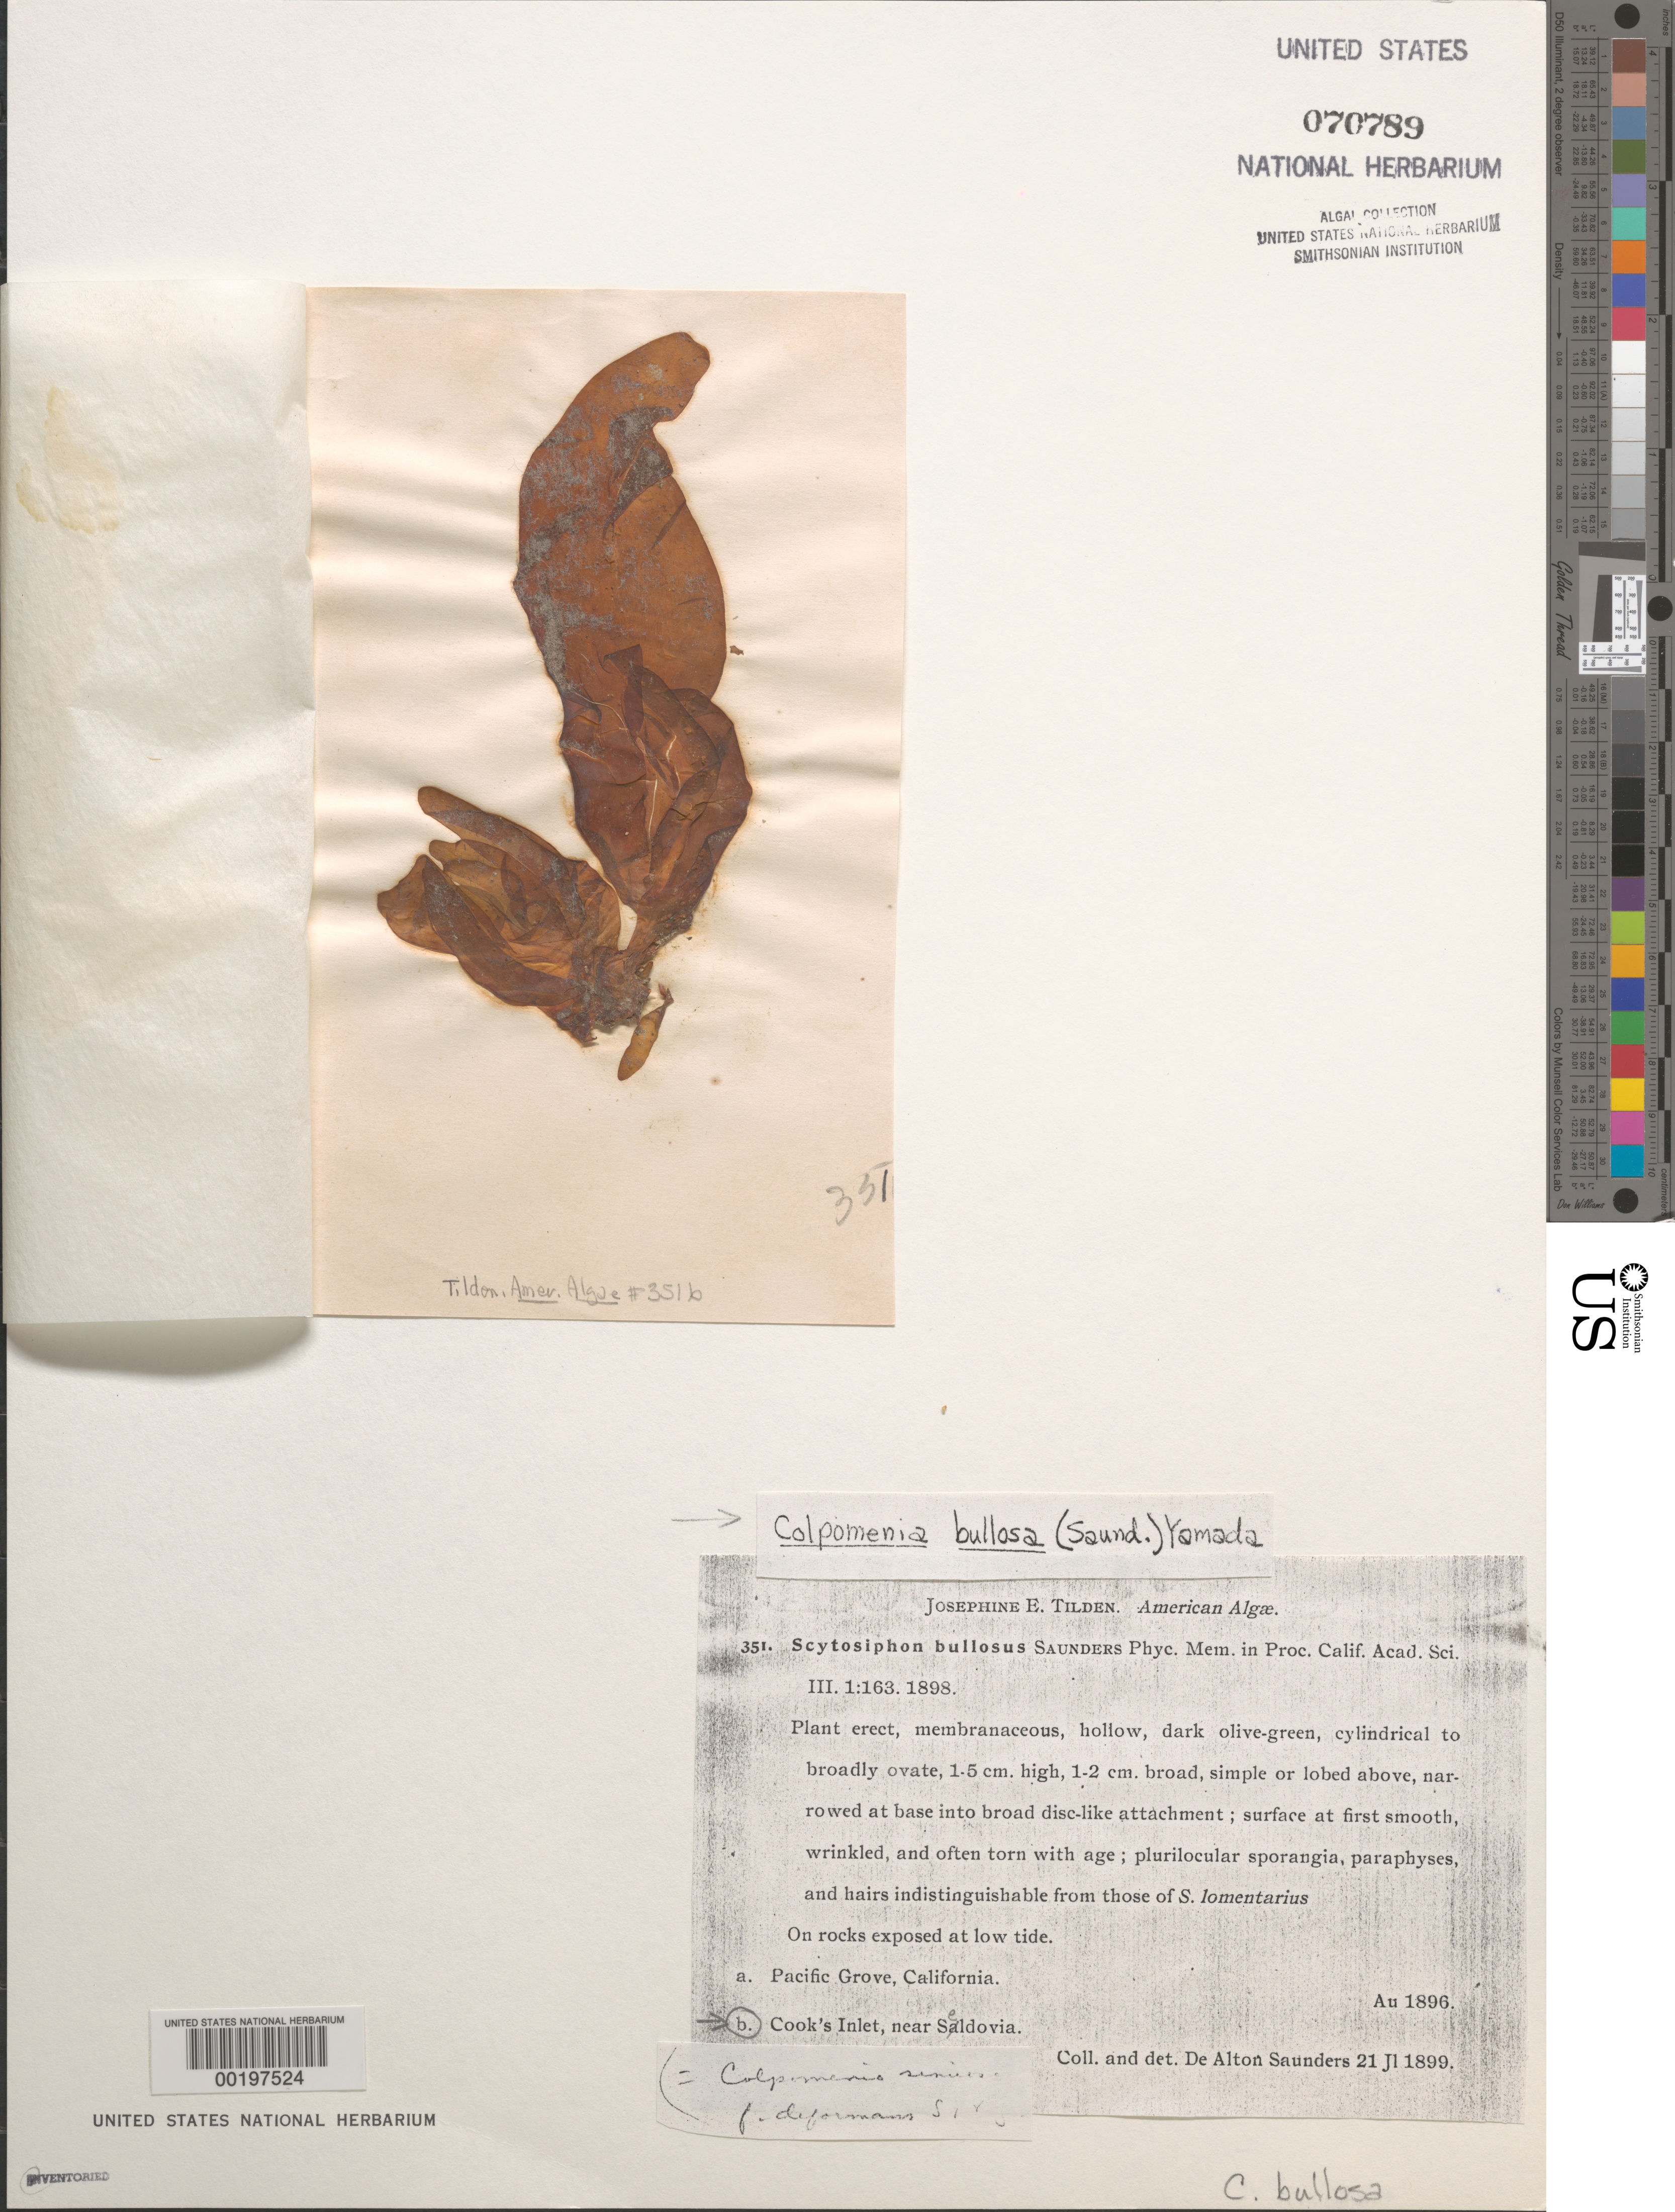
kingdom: Chromista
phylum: Ochrophyta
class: Phaeophyceae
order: Scytosiphonales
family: Scytosiphonaceae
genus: Dactylosiphon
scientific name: Dactylosiphon bullosus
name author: (D.A. Saunders) Santiañez et al.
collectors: D. Saunders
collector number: JET 351b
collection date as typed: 21 Jul 1899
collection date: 1899-07-21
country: United States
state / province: Alaska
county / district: Kenai Peninsula Division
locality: Cook Inlet near Seldovia (Saldovia)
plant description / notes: Tilden, American Algae, as Scytosiphon bullosus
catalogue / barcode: US 70789